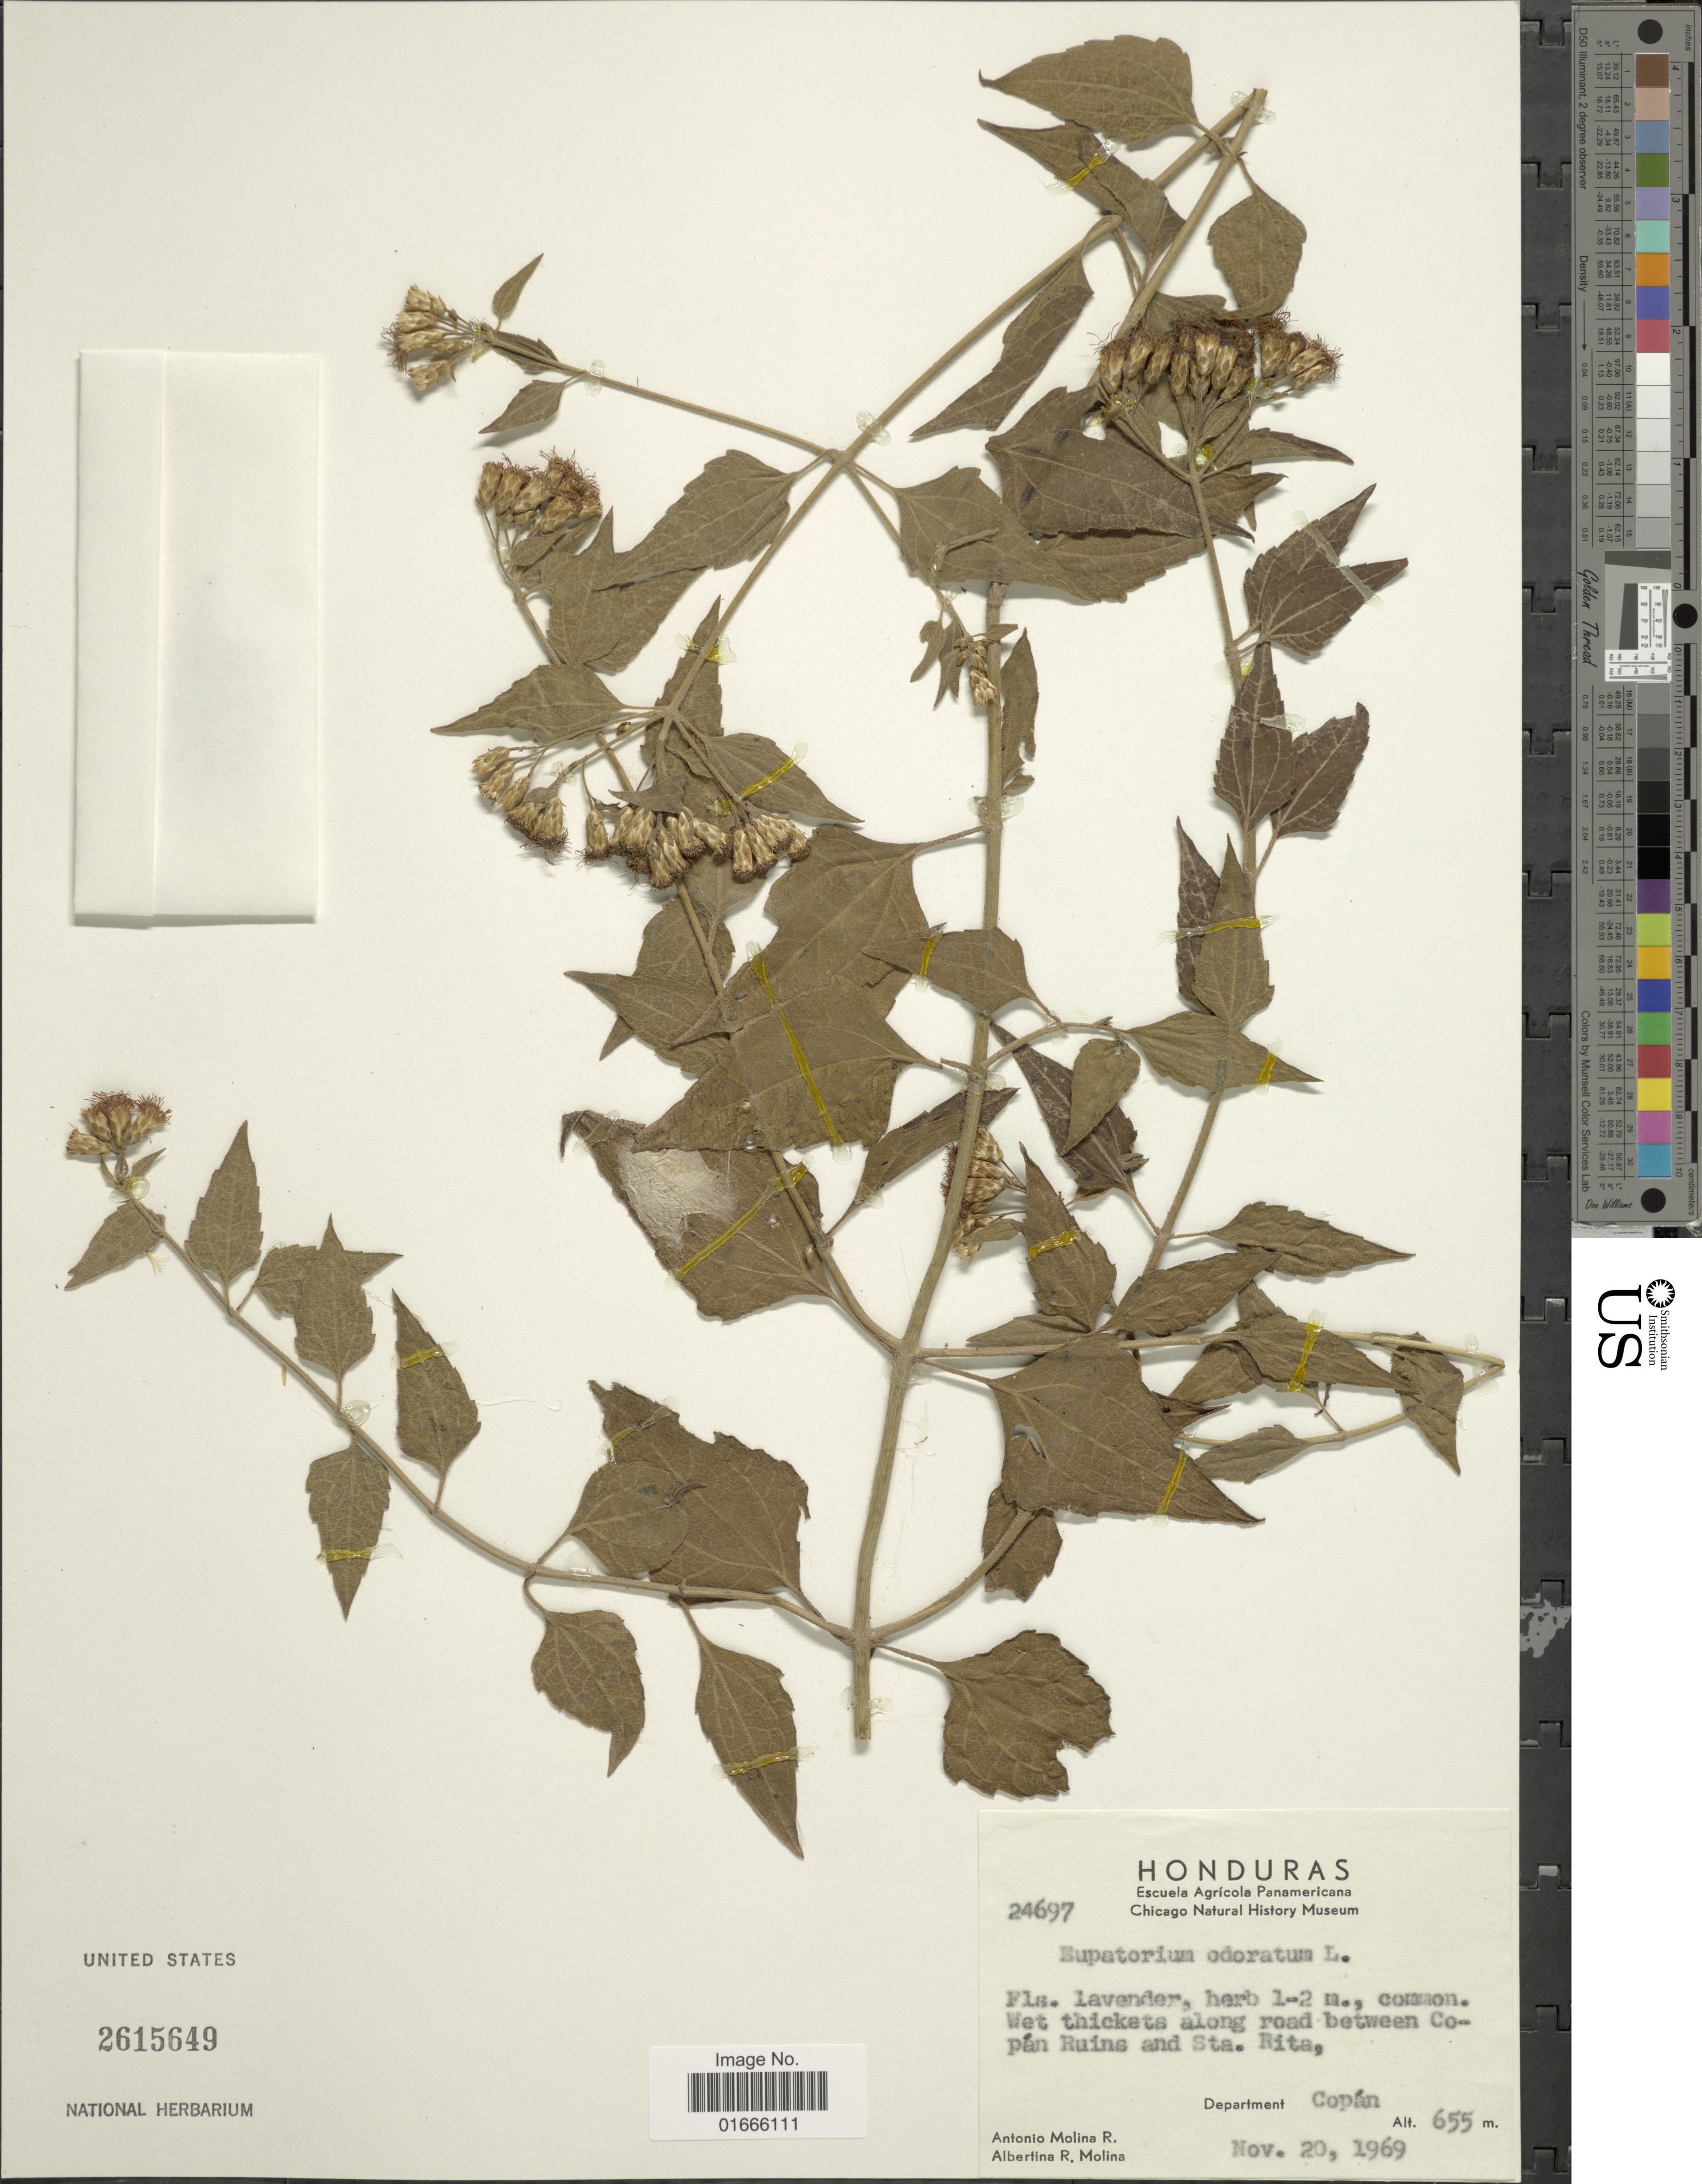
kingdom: Plantae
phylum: Tracheophyta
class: Magnoliopsida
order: Asterales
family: Asteraceae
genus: Chromolaena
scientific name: Chromolaena odorata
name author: (L.) R.M. King & H. Rob.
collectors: A. Molina R. & A. R. Molina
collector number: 24697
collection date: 1969-11-20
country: Honduras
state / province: Copán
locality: Along road between Copan Ruins and Sta. Rita, Department Copan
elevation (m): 655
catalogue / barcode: US 2615649